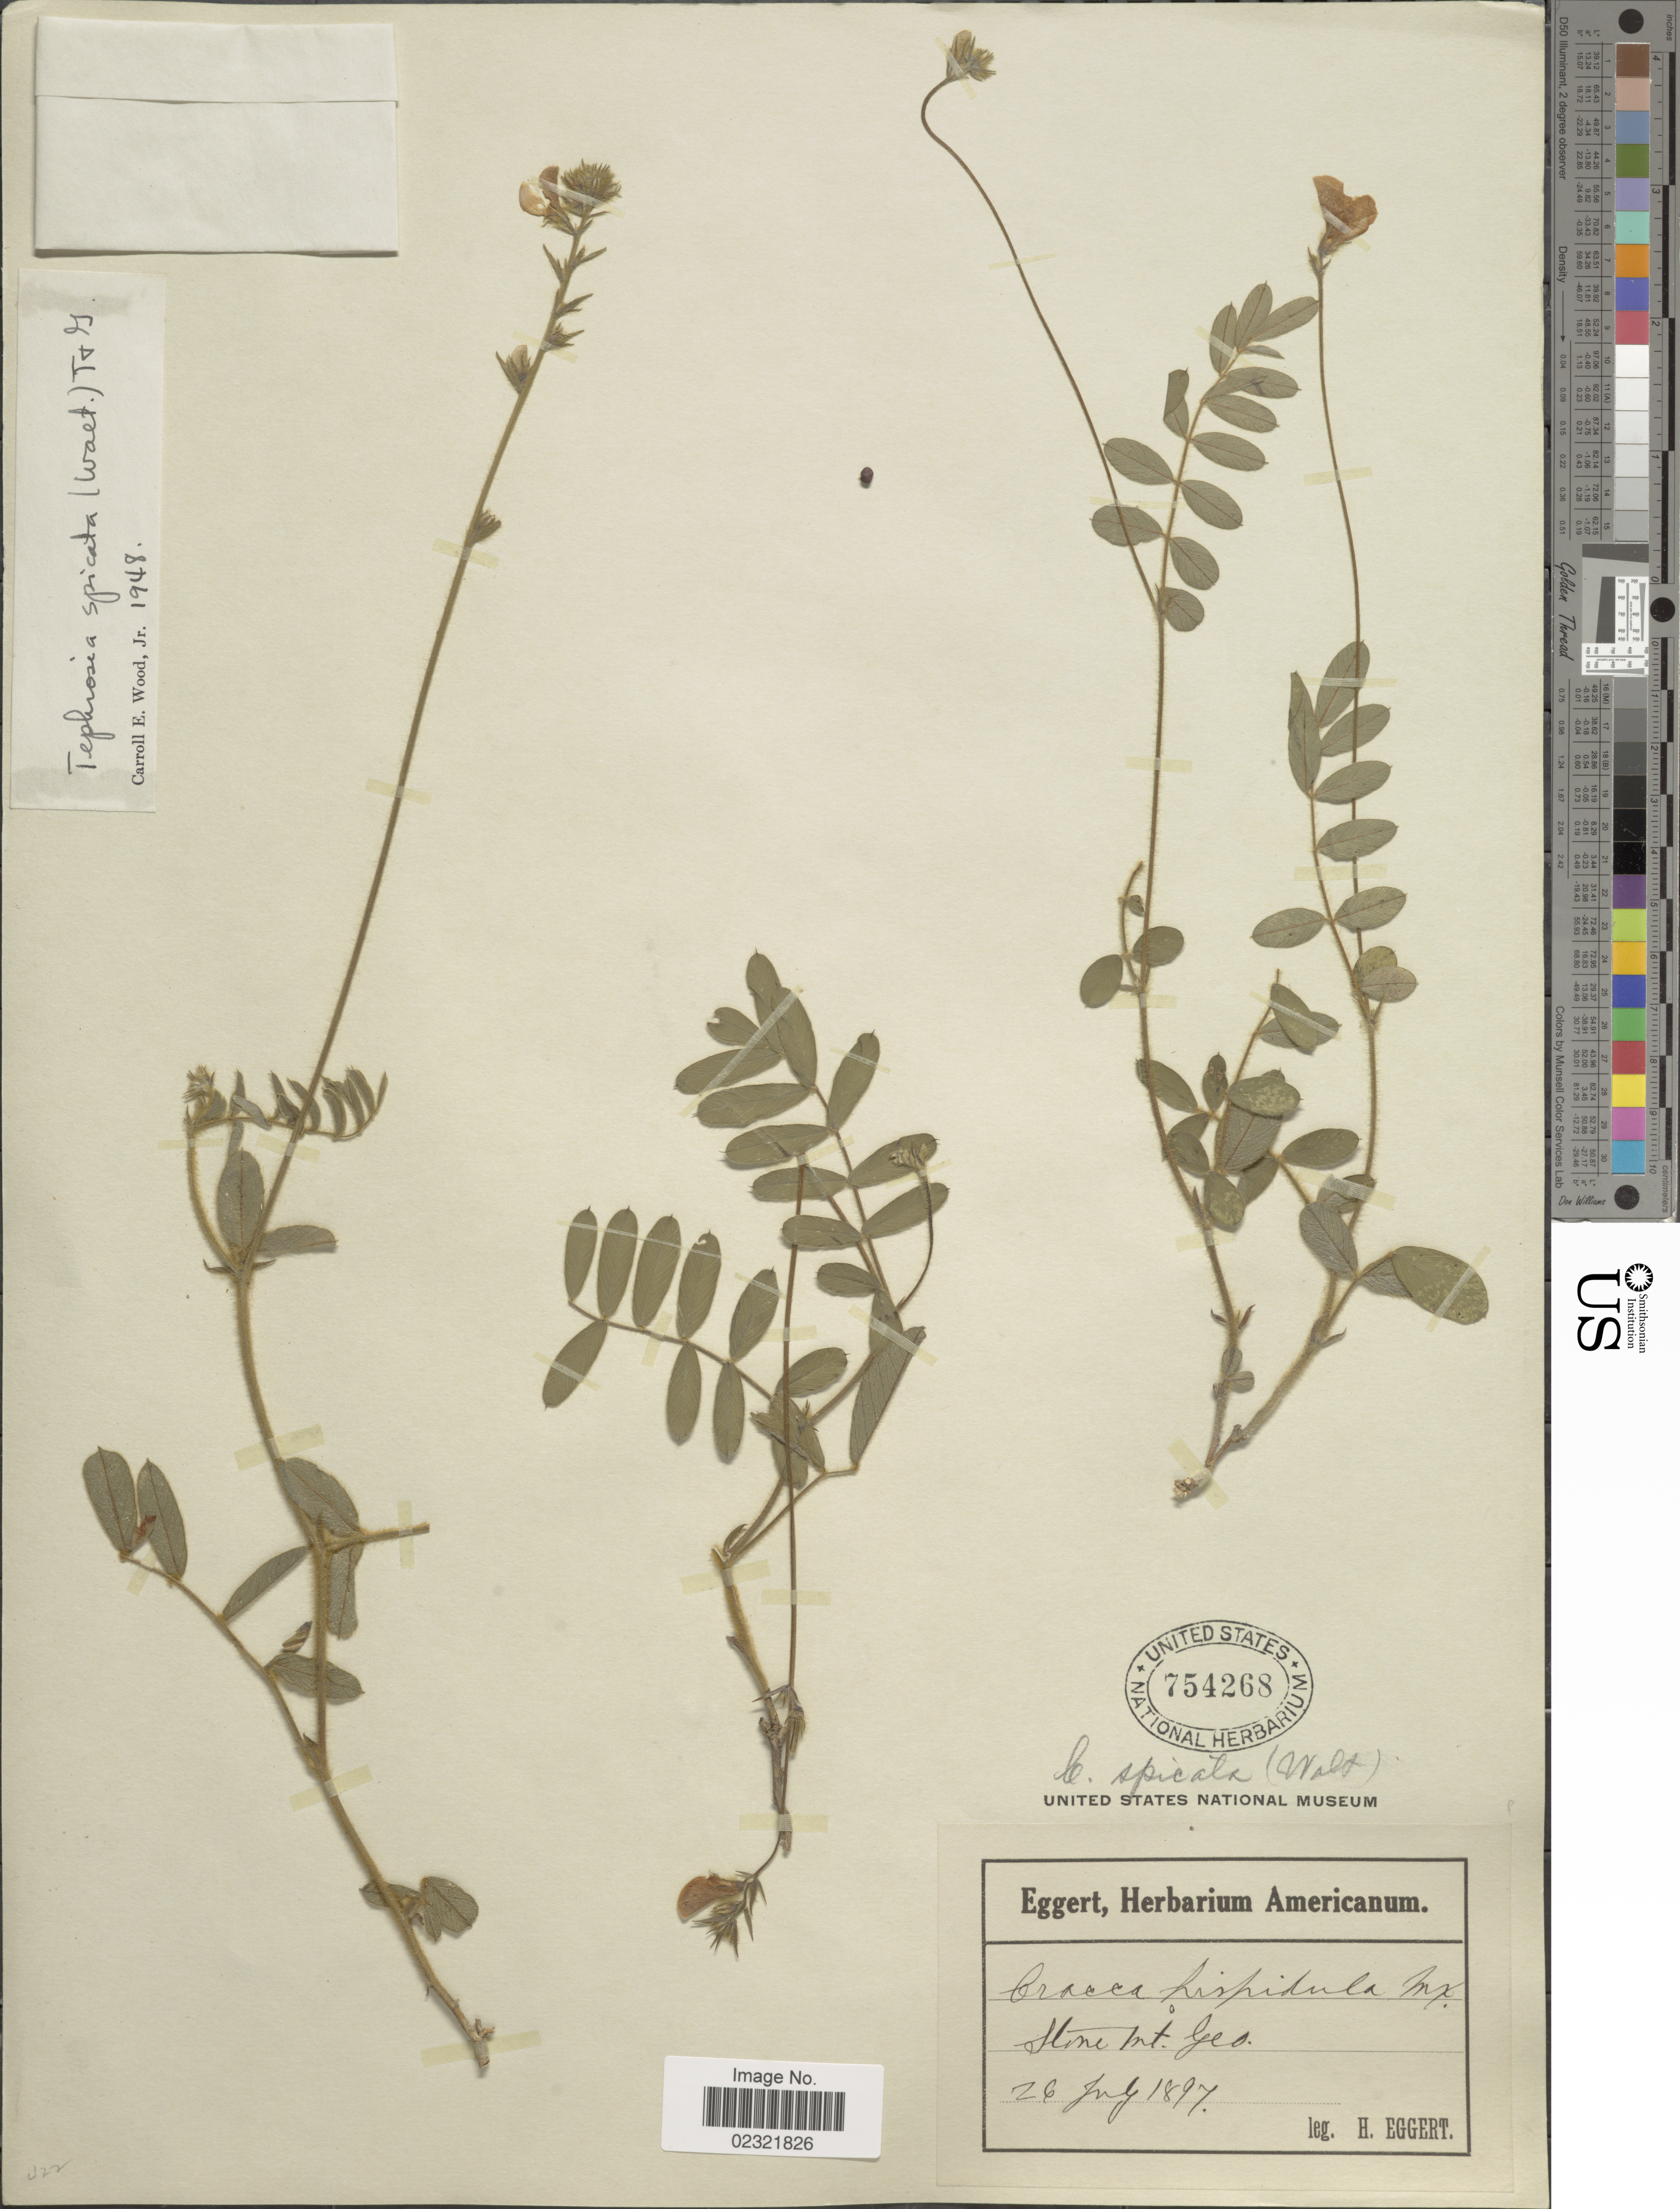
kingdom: Plantae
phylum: Tracheophyta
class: Magnoliopsida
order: Fabales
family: Fabaceae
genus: Tephrosia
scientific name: Tephrosia spicata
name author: (Walter) Torr. & A. Gray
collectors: H. Eggert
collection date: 1897-07-26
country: United States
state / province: Georgia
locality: Stone Mt Geo.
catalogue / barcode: US 754268